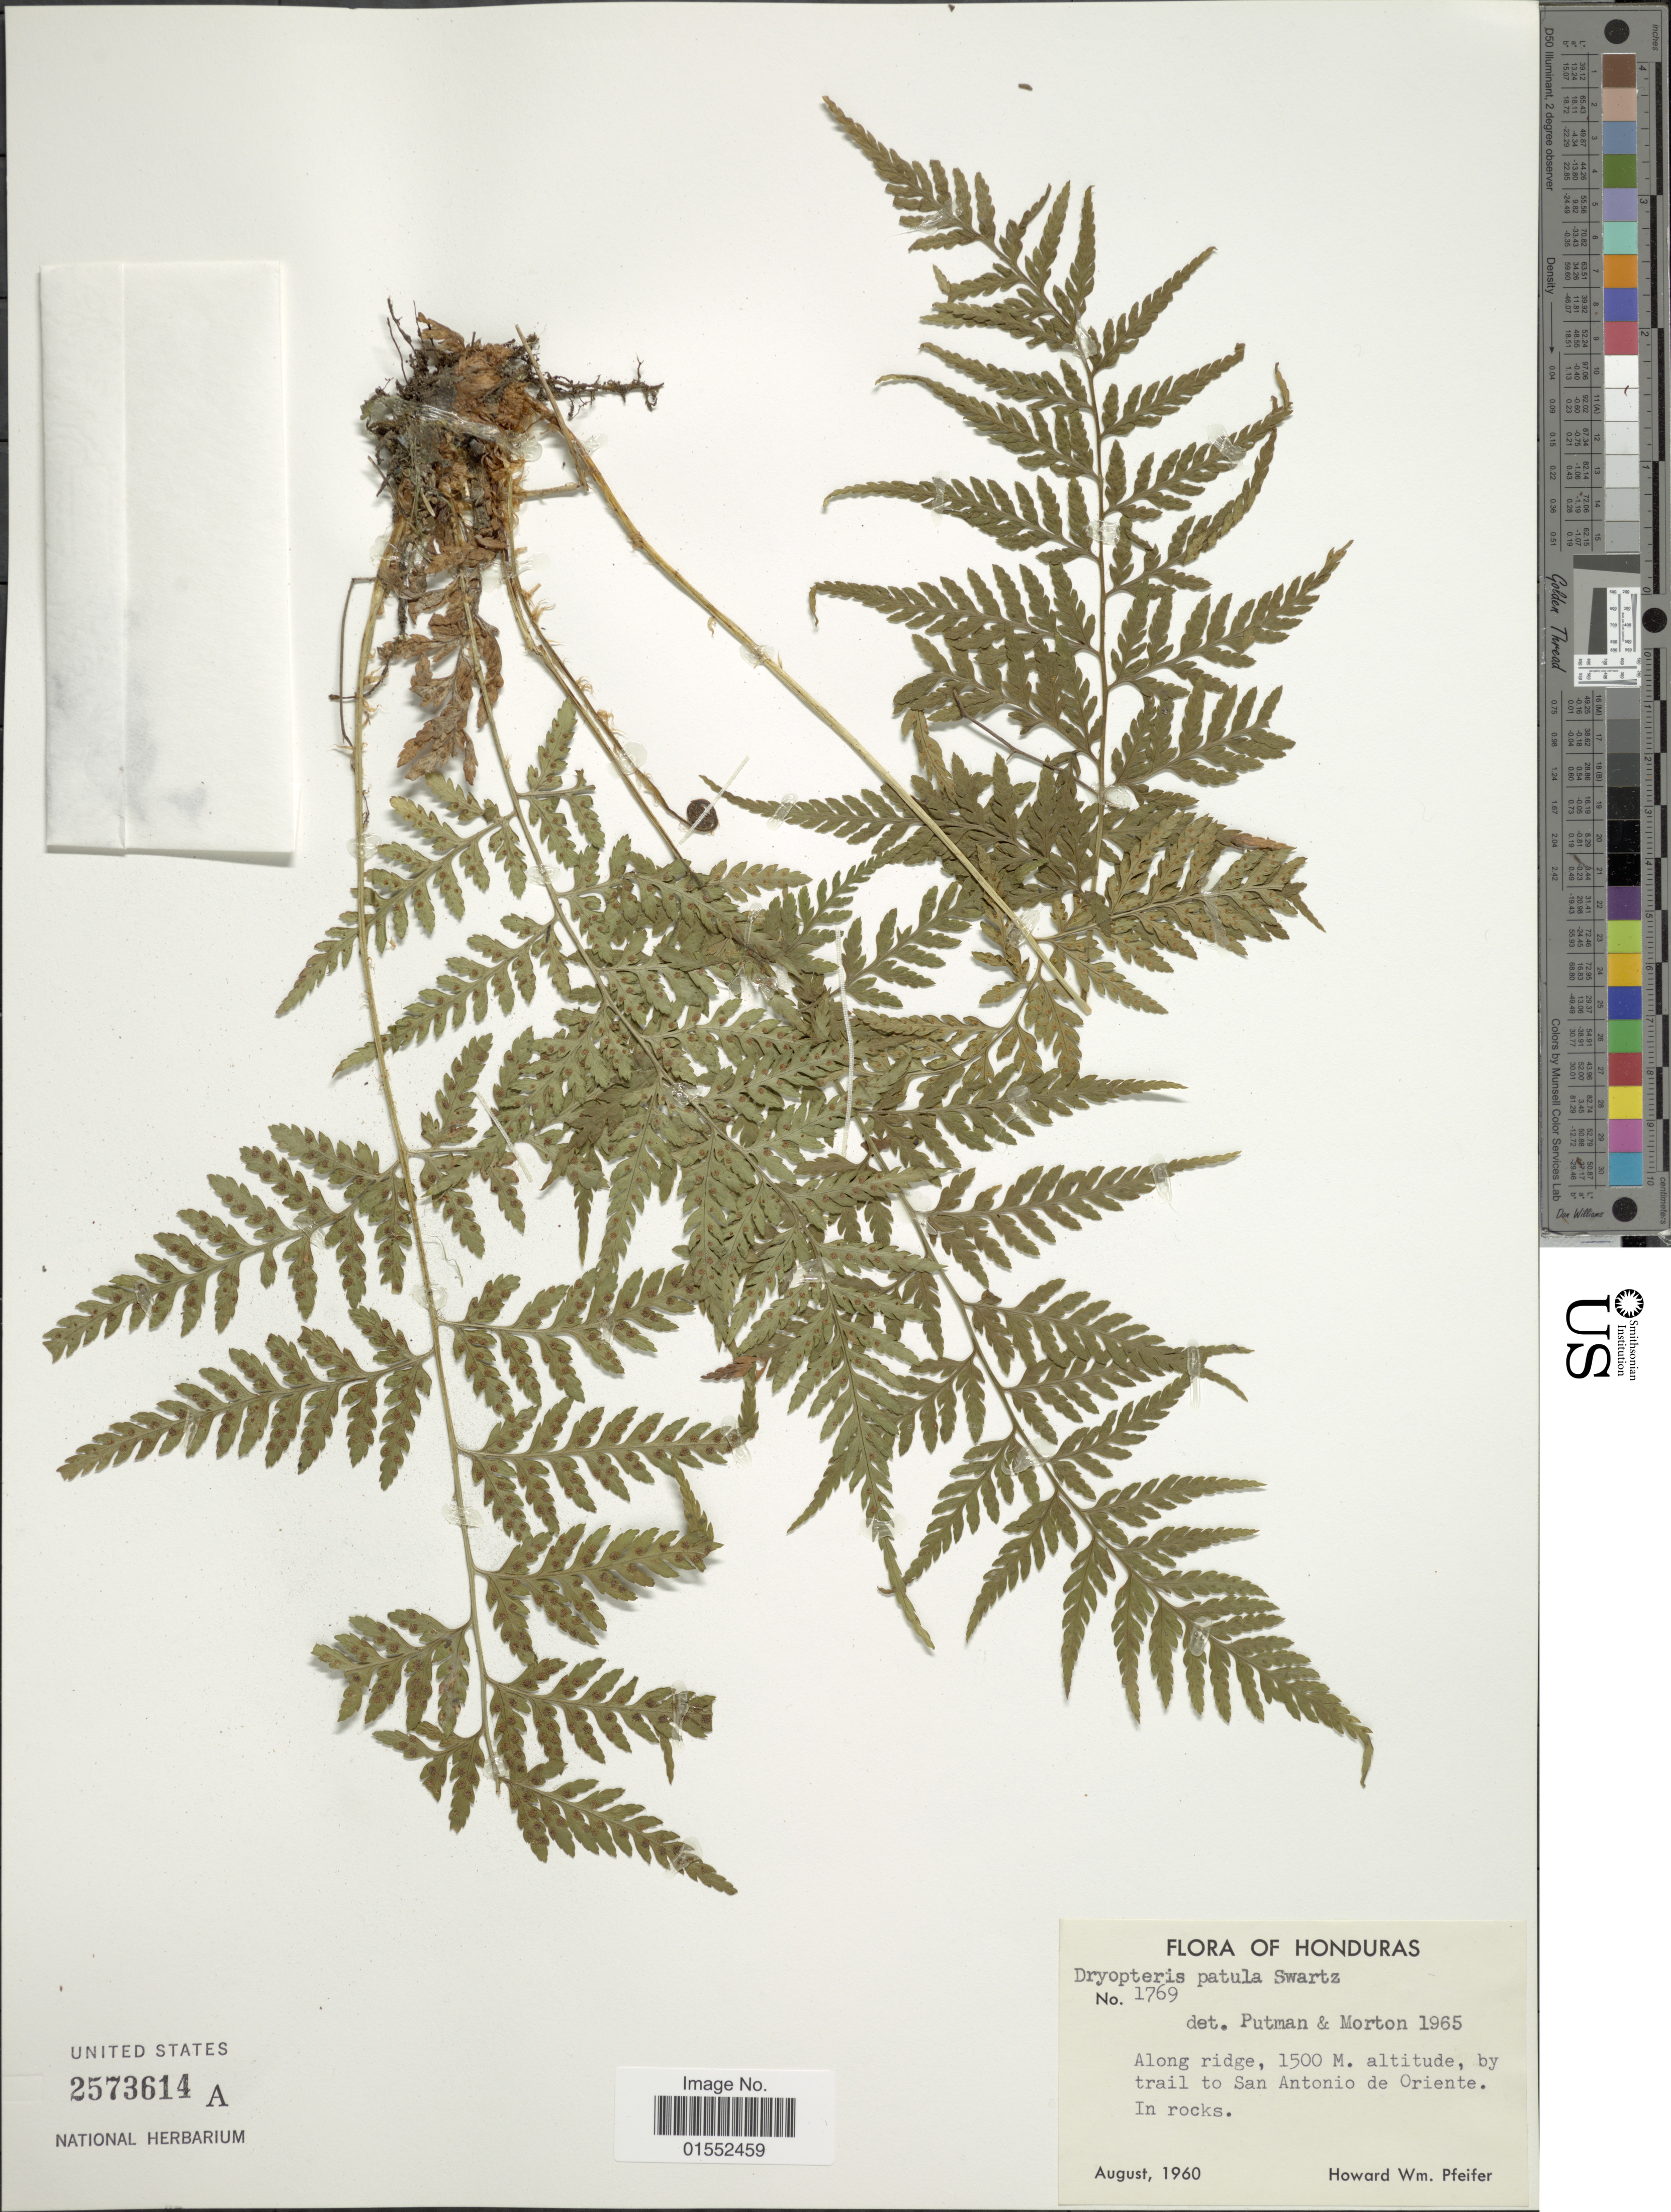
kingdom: Plantae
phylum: Tracheophyta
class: Polypodiopsida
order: Polypodiales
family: Dryopteridaceae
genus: Dryopteris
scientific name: Dryopteris patula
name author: (Sw.) Underw.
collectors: H. W. Pfeifer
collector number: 1769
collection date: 1960-08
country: Honduras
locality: Along ridge, by trail to San Antonio de Oriente. In rocks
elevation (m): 1500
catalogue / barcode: US 2573614A